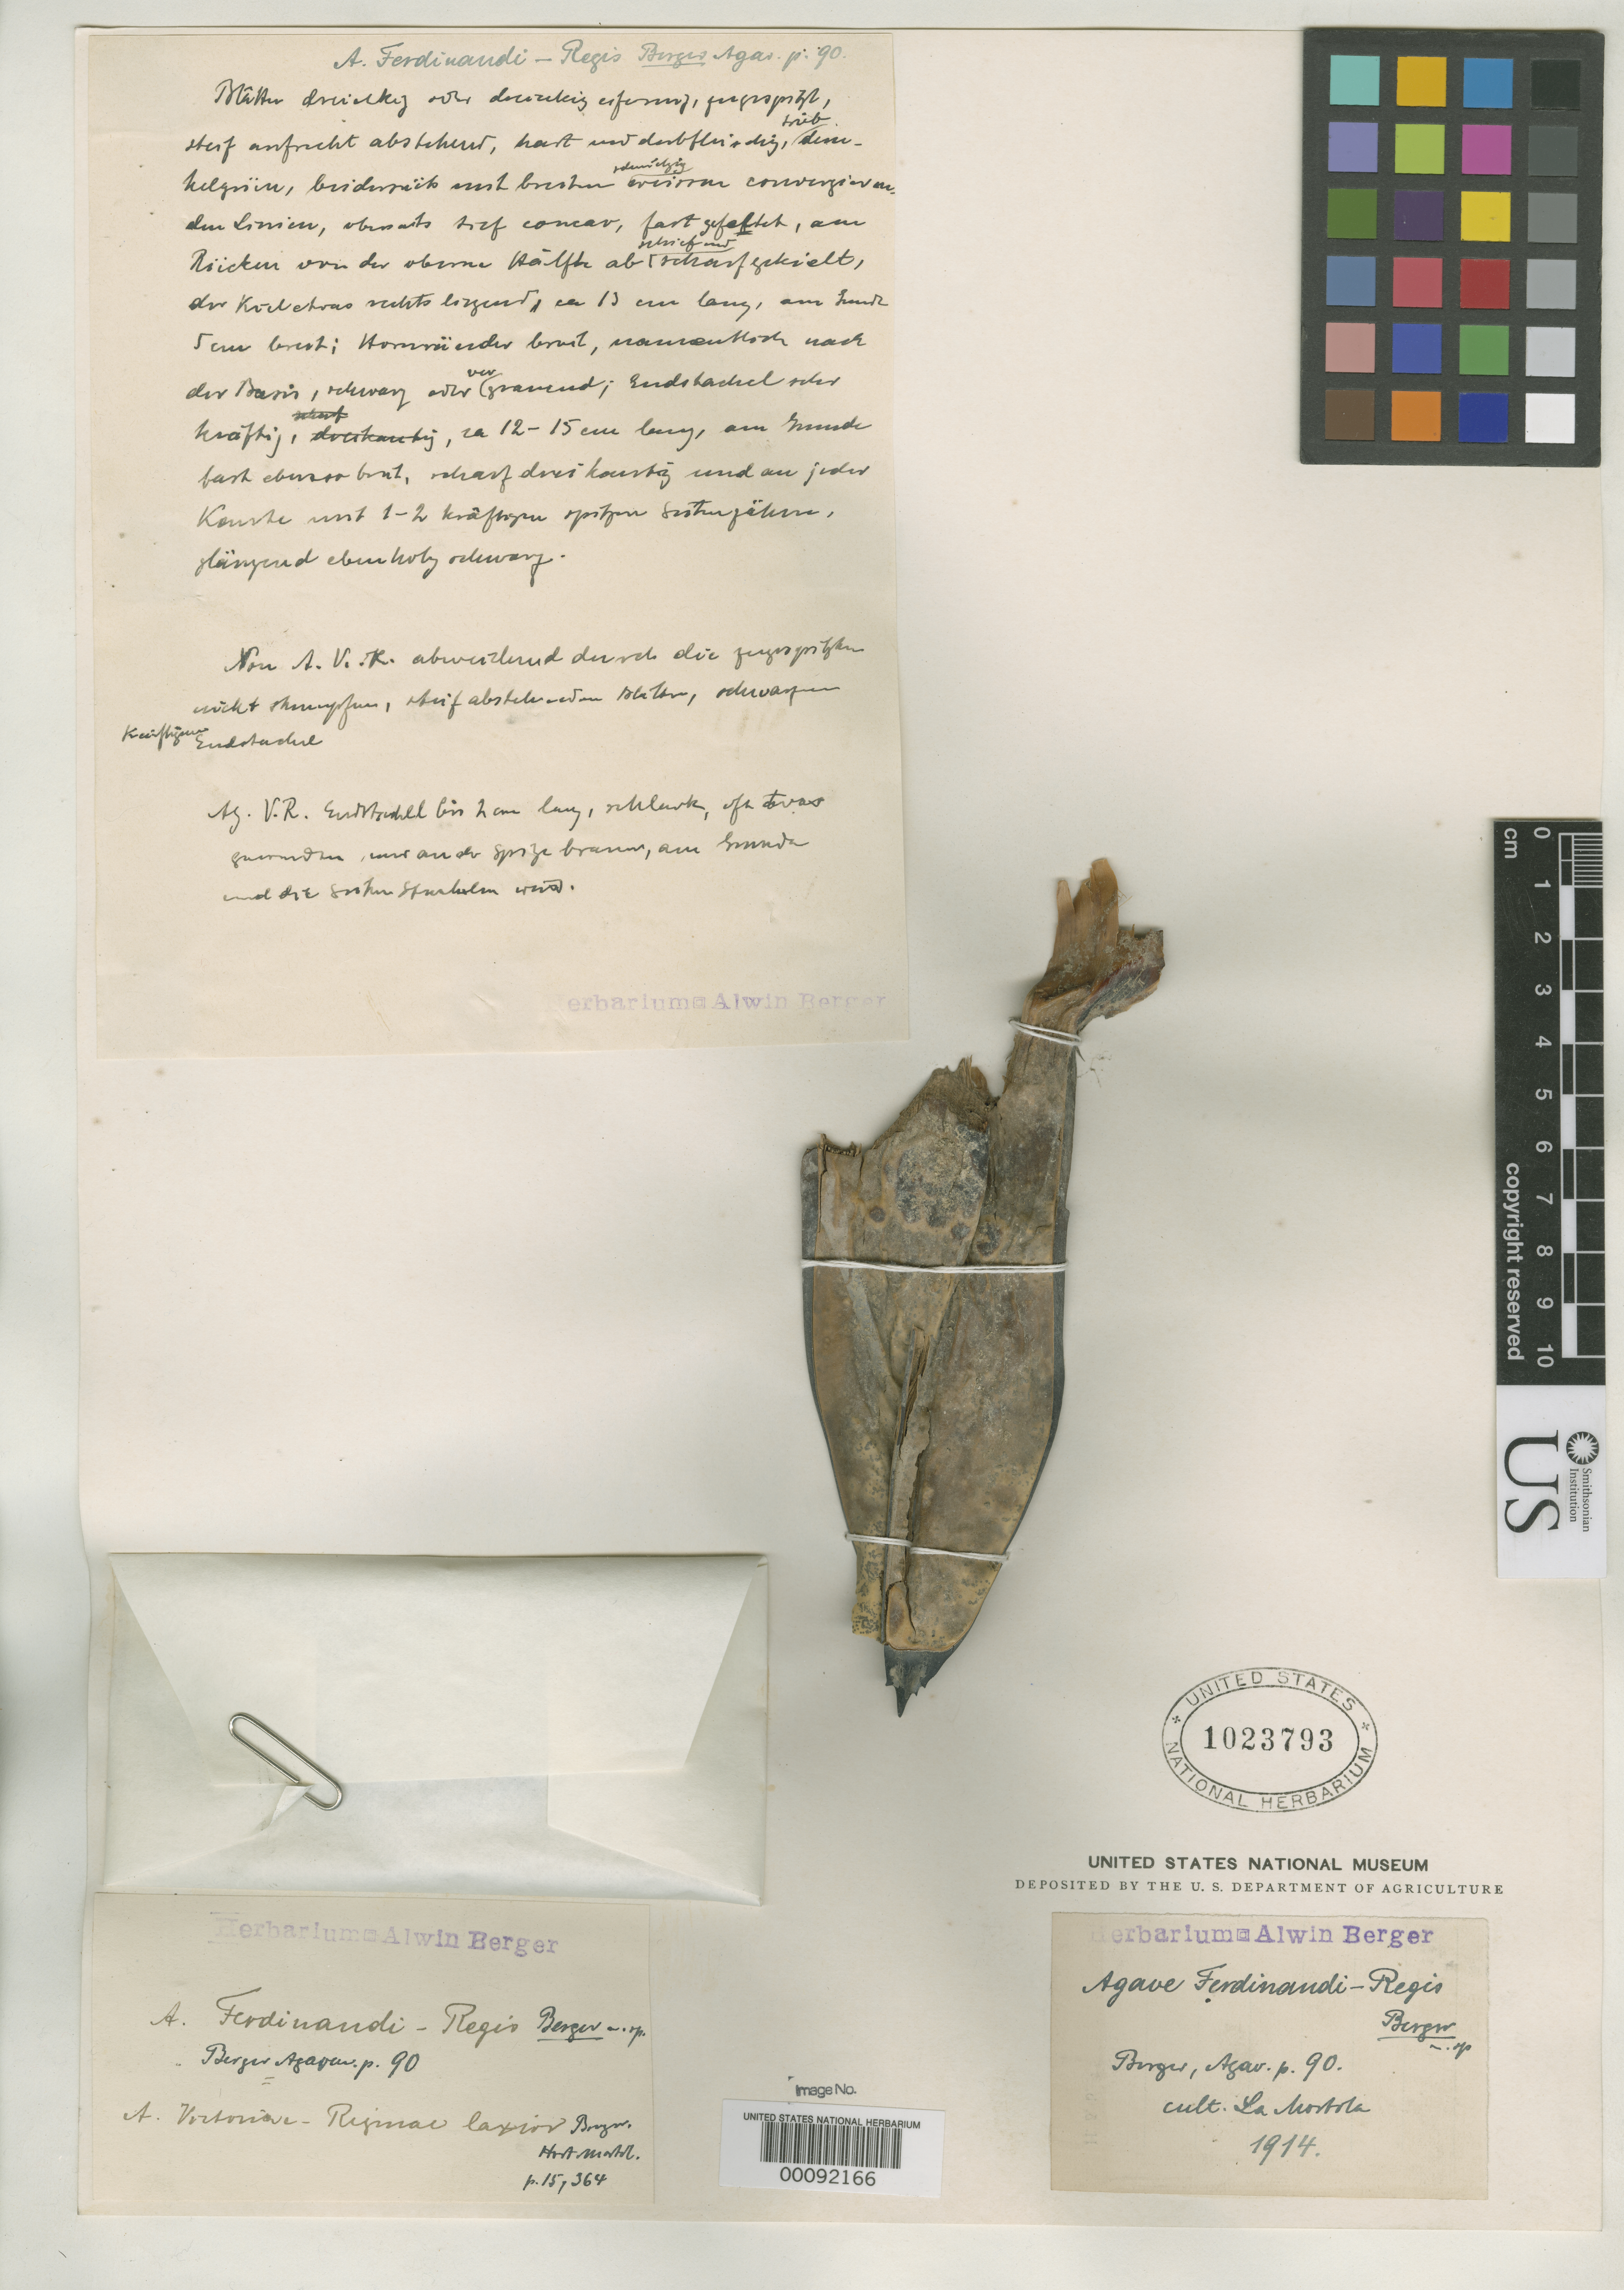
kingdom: Plantae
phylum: Tracheophyta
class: Liliopsida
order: Asparagales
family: Asparagaceae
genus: Agave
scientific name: Agave ferdinandi-regis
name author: A. Berger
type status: Type Collection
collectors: A. Berger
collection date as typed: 1914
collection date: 1914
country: Mexico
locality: Cultivated at La Mortola, Italy.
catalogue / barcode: US 1023793